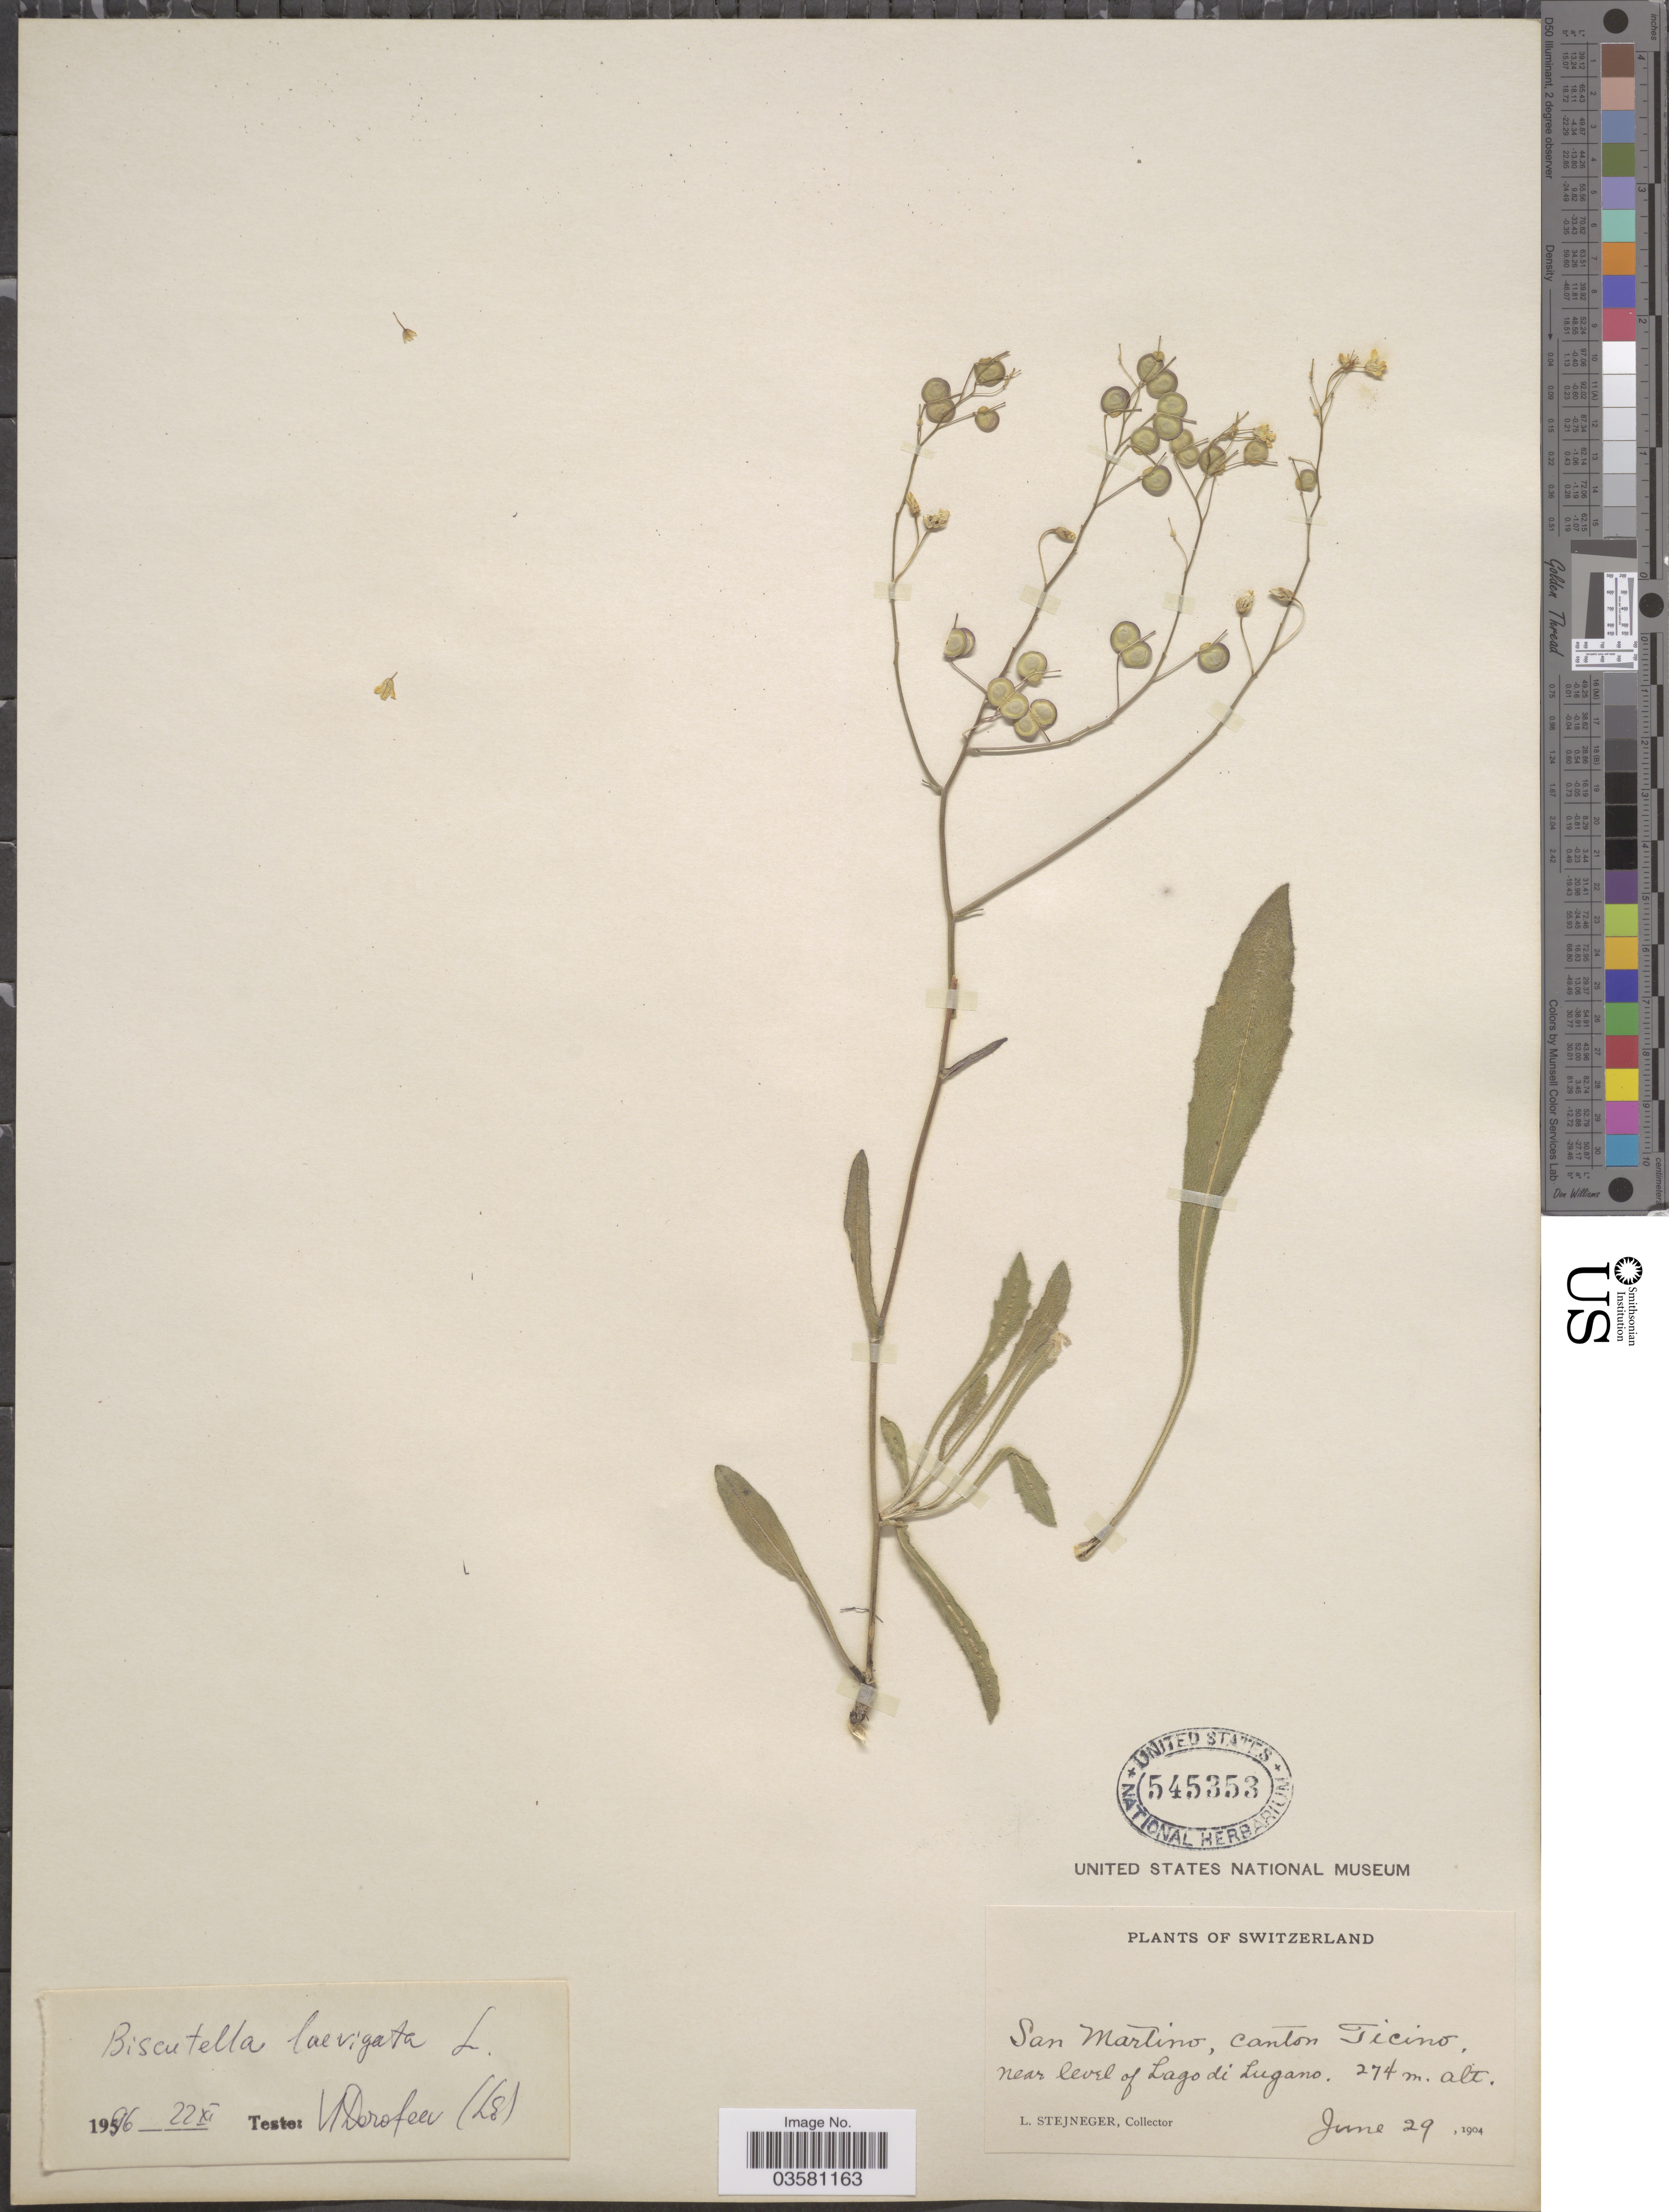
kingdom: Plantae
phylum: Tracheophyta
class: Magnoliopsida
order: Brassicales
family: Brassicaceae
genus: Biscutella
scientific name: Biscutella laevigata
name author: L.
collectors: L. Stejneger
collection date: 1904-06-29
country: Switzerland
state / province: Ticino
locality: San Martino, canton Ticino, near level of Lago di Lugano.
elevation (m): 274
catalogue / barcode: US 545353